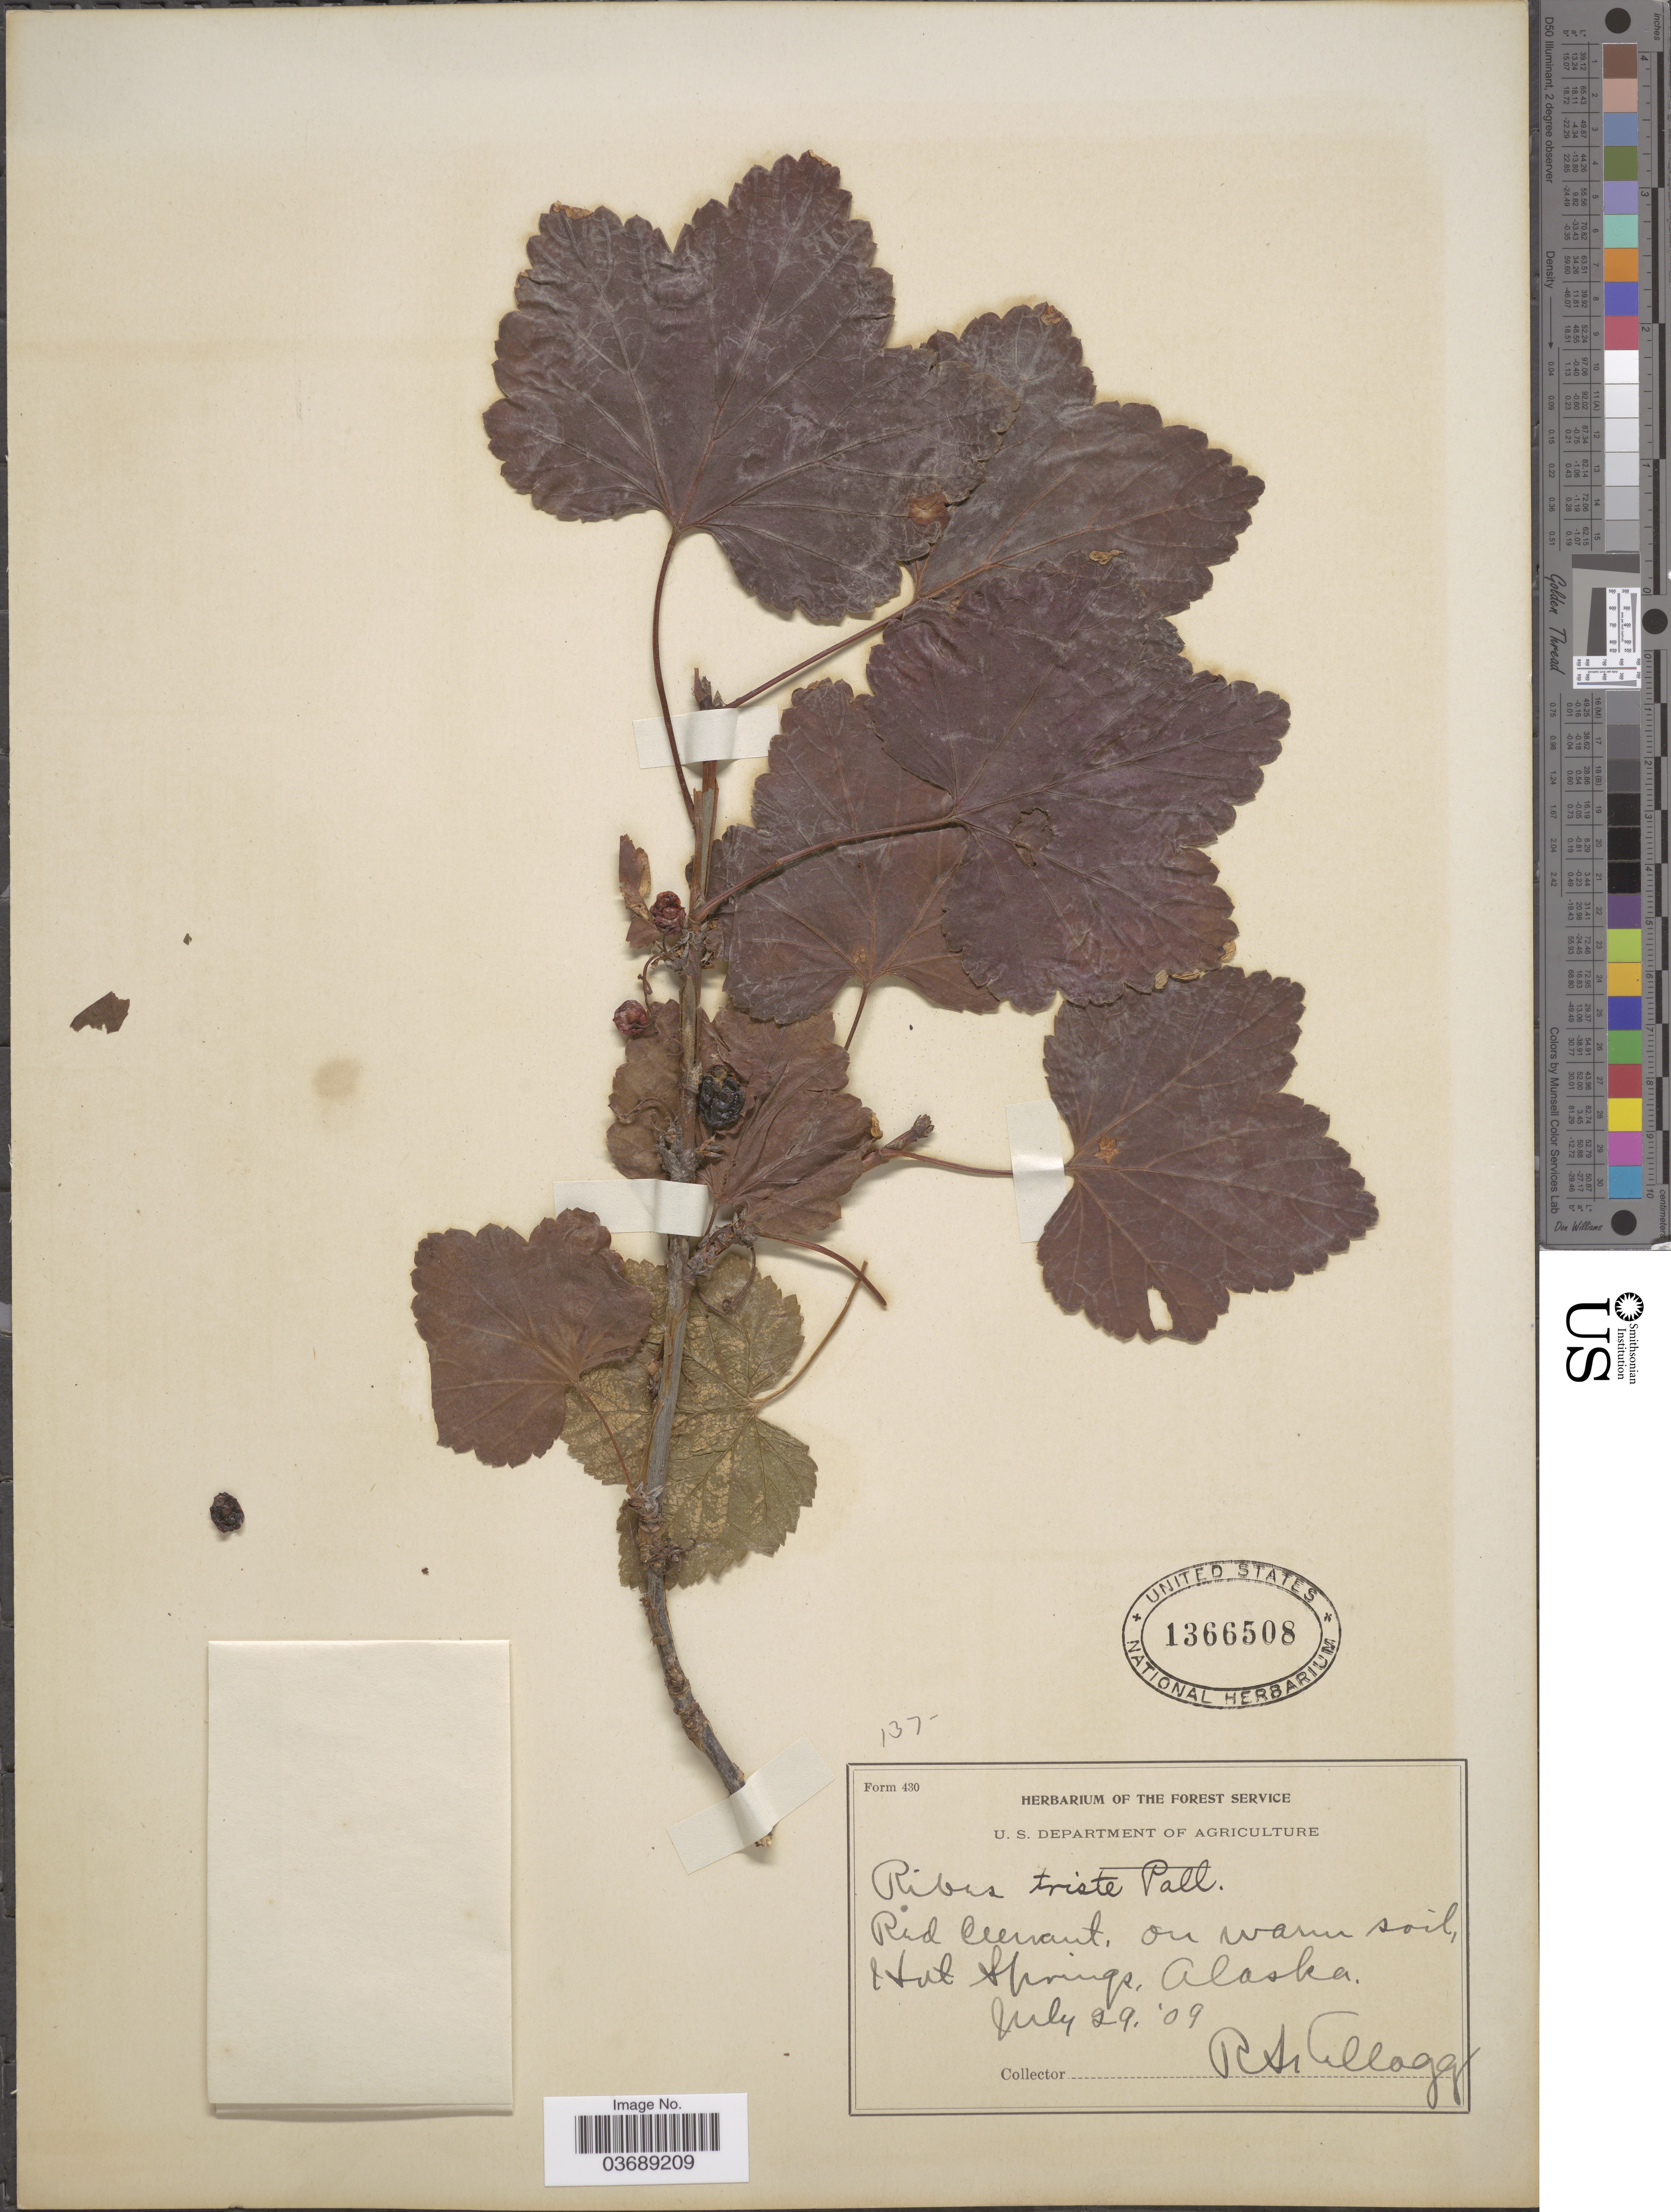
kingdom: Plantae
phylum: Tracheophyta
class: Magnoliopsida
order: Saxifragales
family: Grossulariaceae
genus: Ribes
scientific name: Ribes triste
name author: Pall.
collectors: R. Kellogg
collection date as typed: Transcribed d/m/y: 29/7/9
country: United States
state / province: Alaska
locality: Hot Springs.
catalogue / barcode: US 1366508